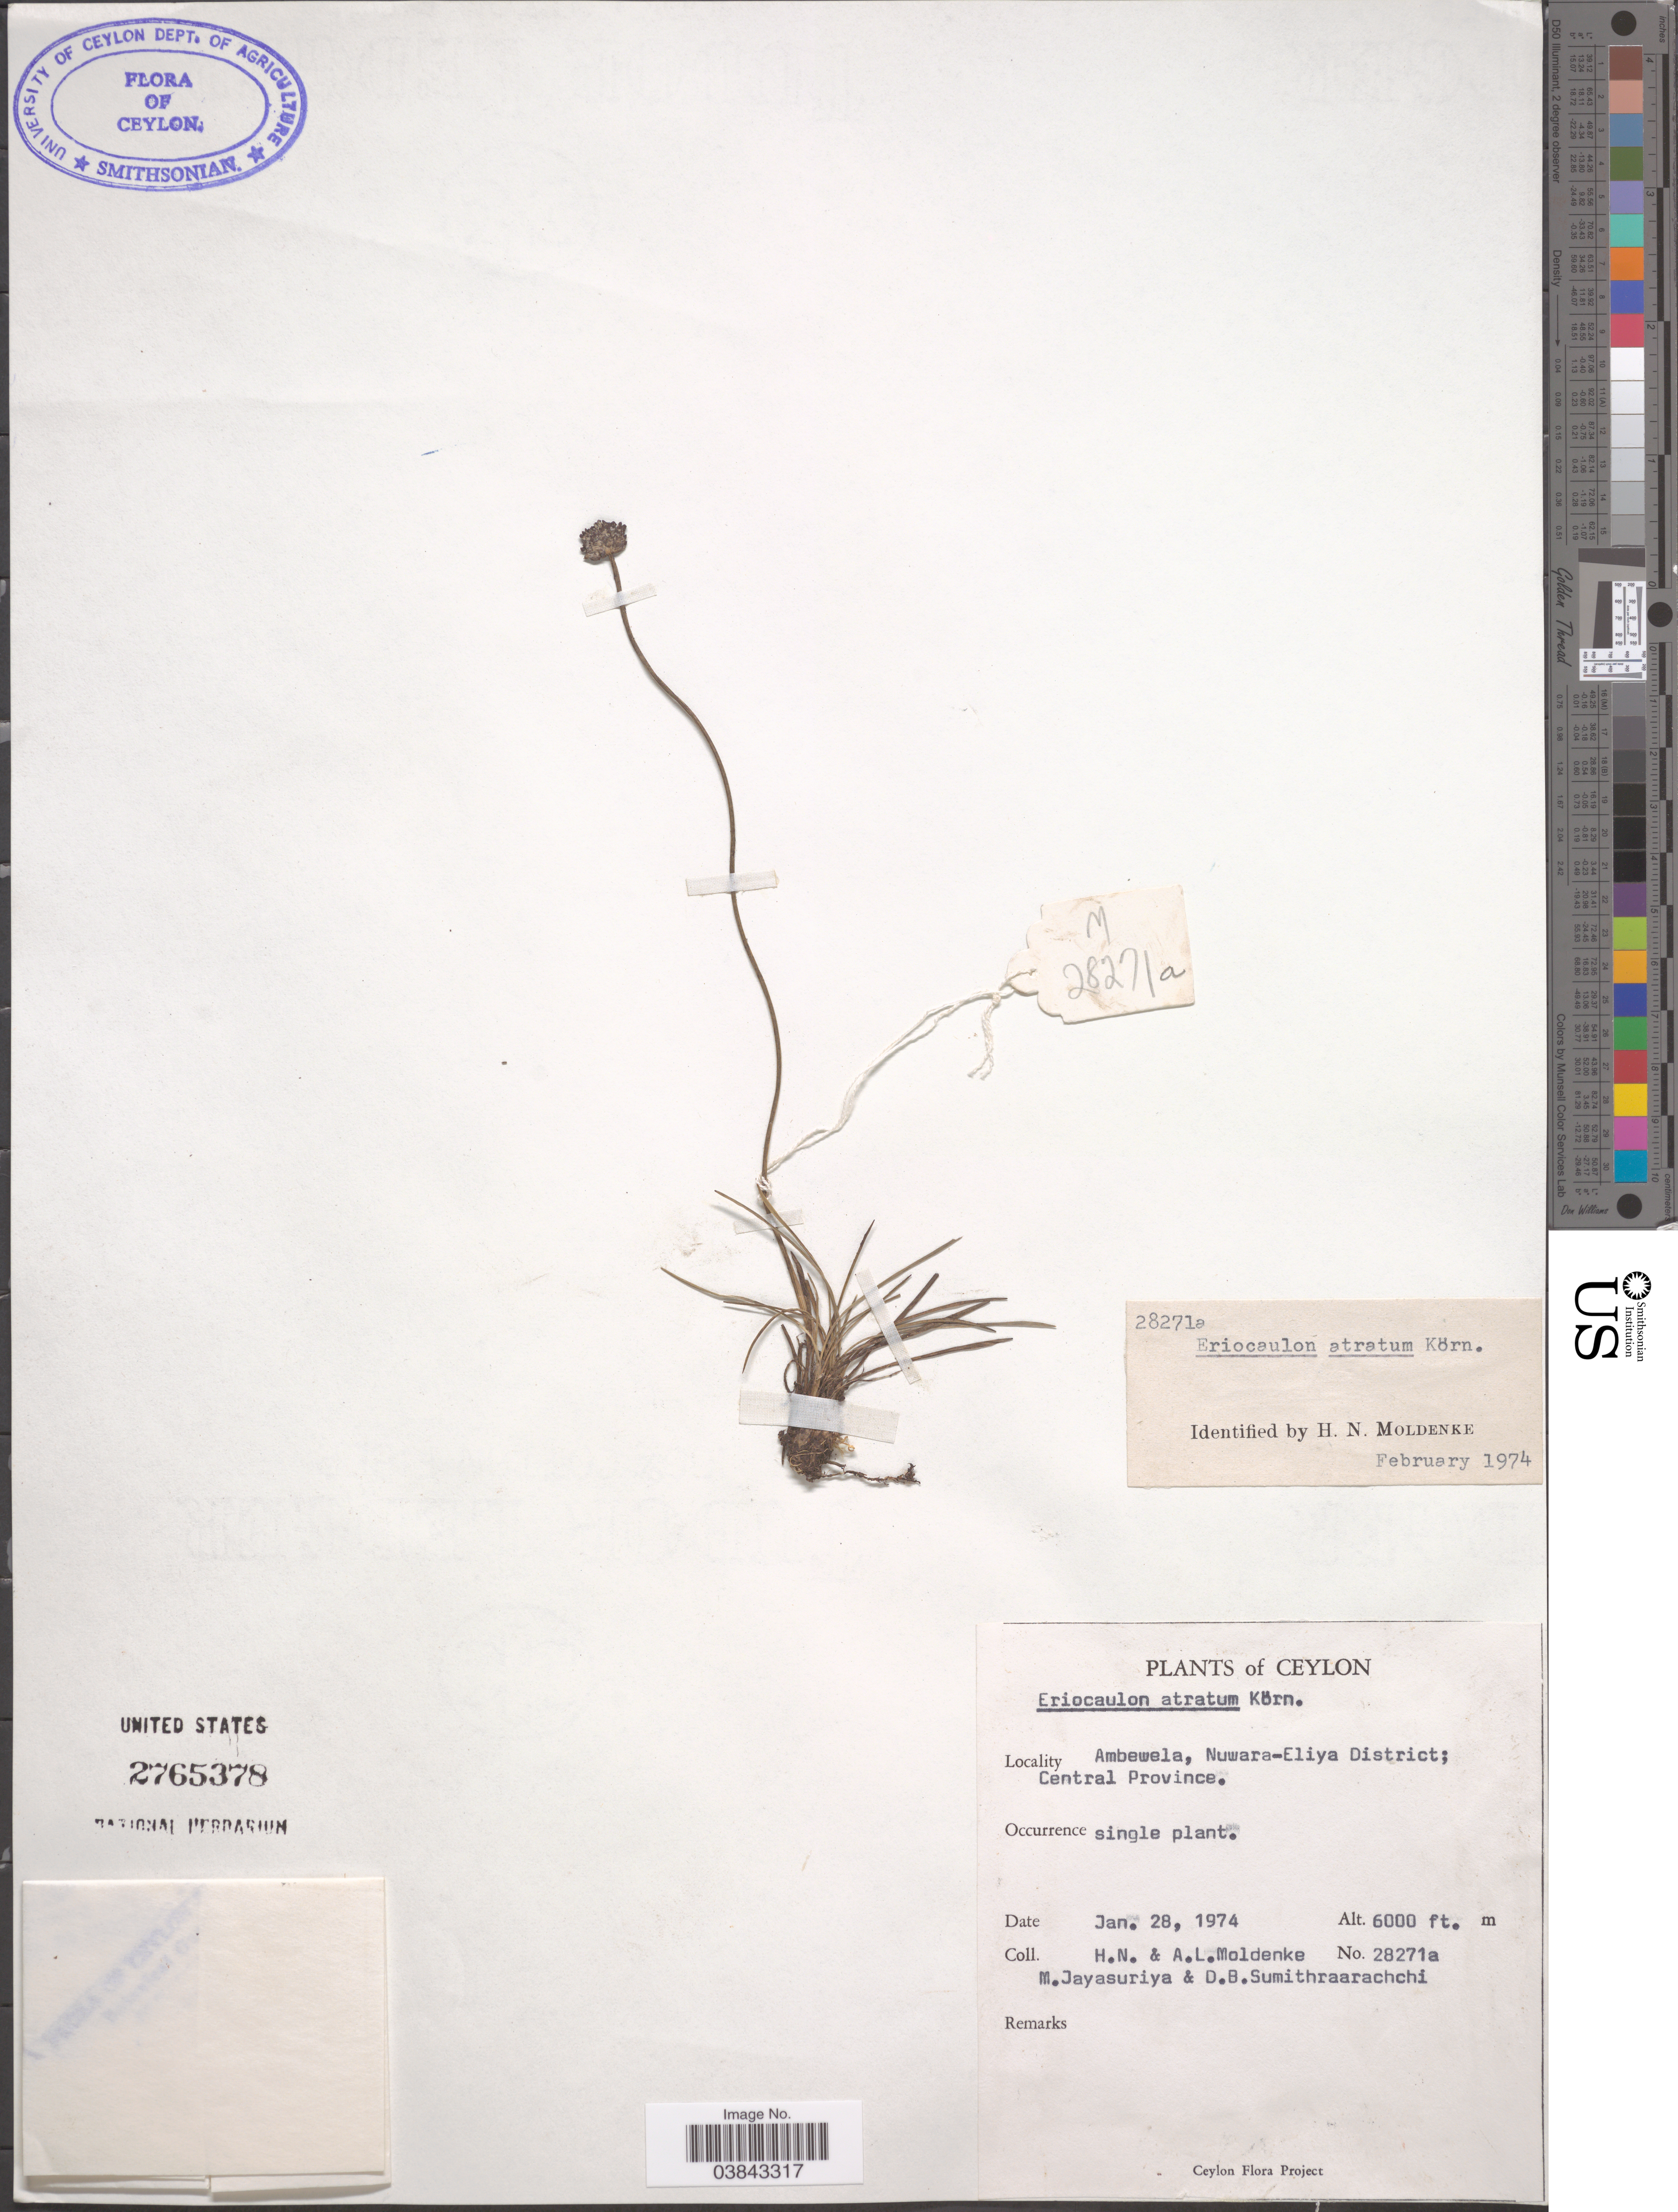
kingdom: Plantae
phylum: Tracheophyta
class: Liliopsida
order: Poales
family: Eriocaulaceae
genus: Eriocaulon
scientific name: Eriocaulon atratum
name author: Körn.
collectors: H. N. Moldenke, A. L. Moldenke, M. Jayasuriya & D. B. Sumithraarachchi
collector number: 28271a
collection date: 1974-01-28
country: Sri Lanka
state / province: Central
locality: Ceylon. Ambewela, Nuwara-Eliya District; Central Province.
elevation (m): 1829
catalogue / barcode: US 2765378